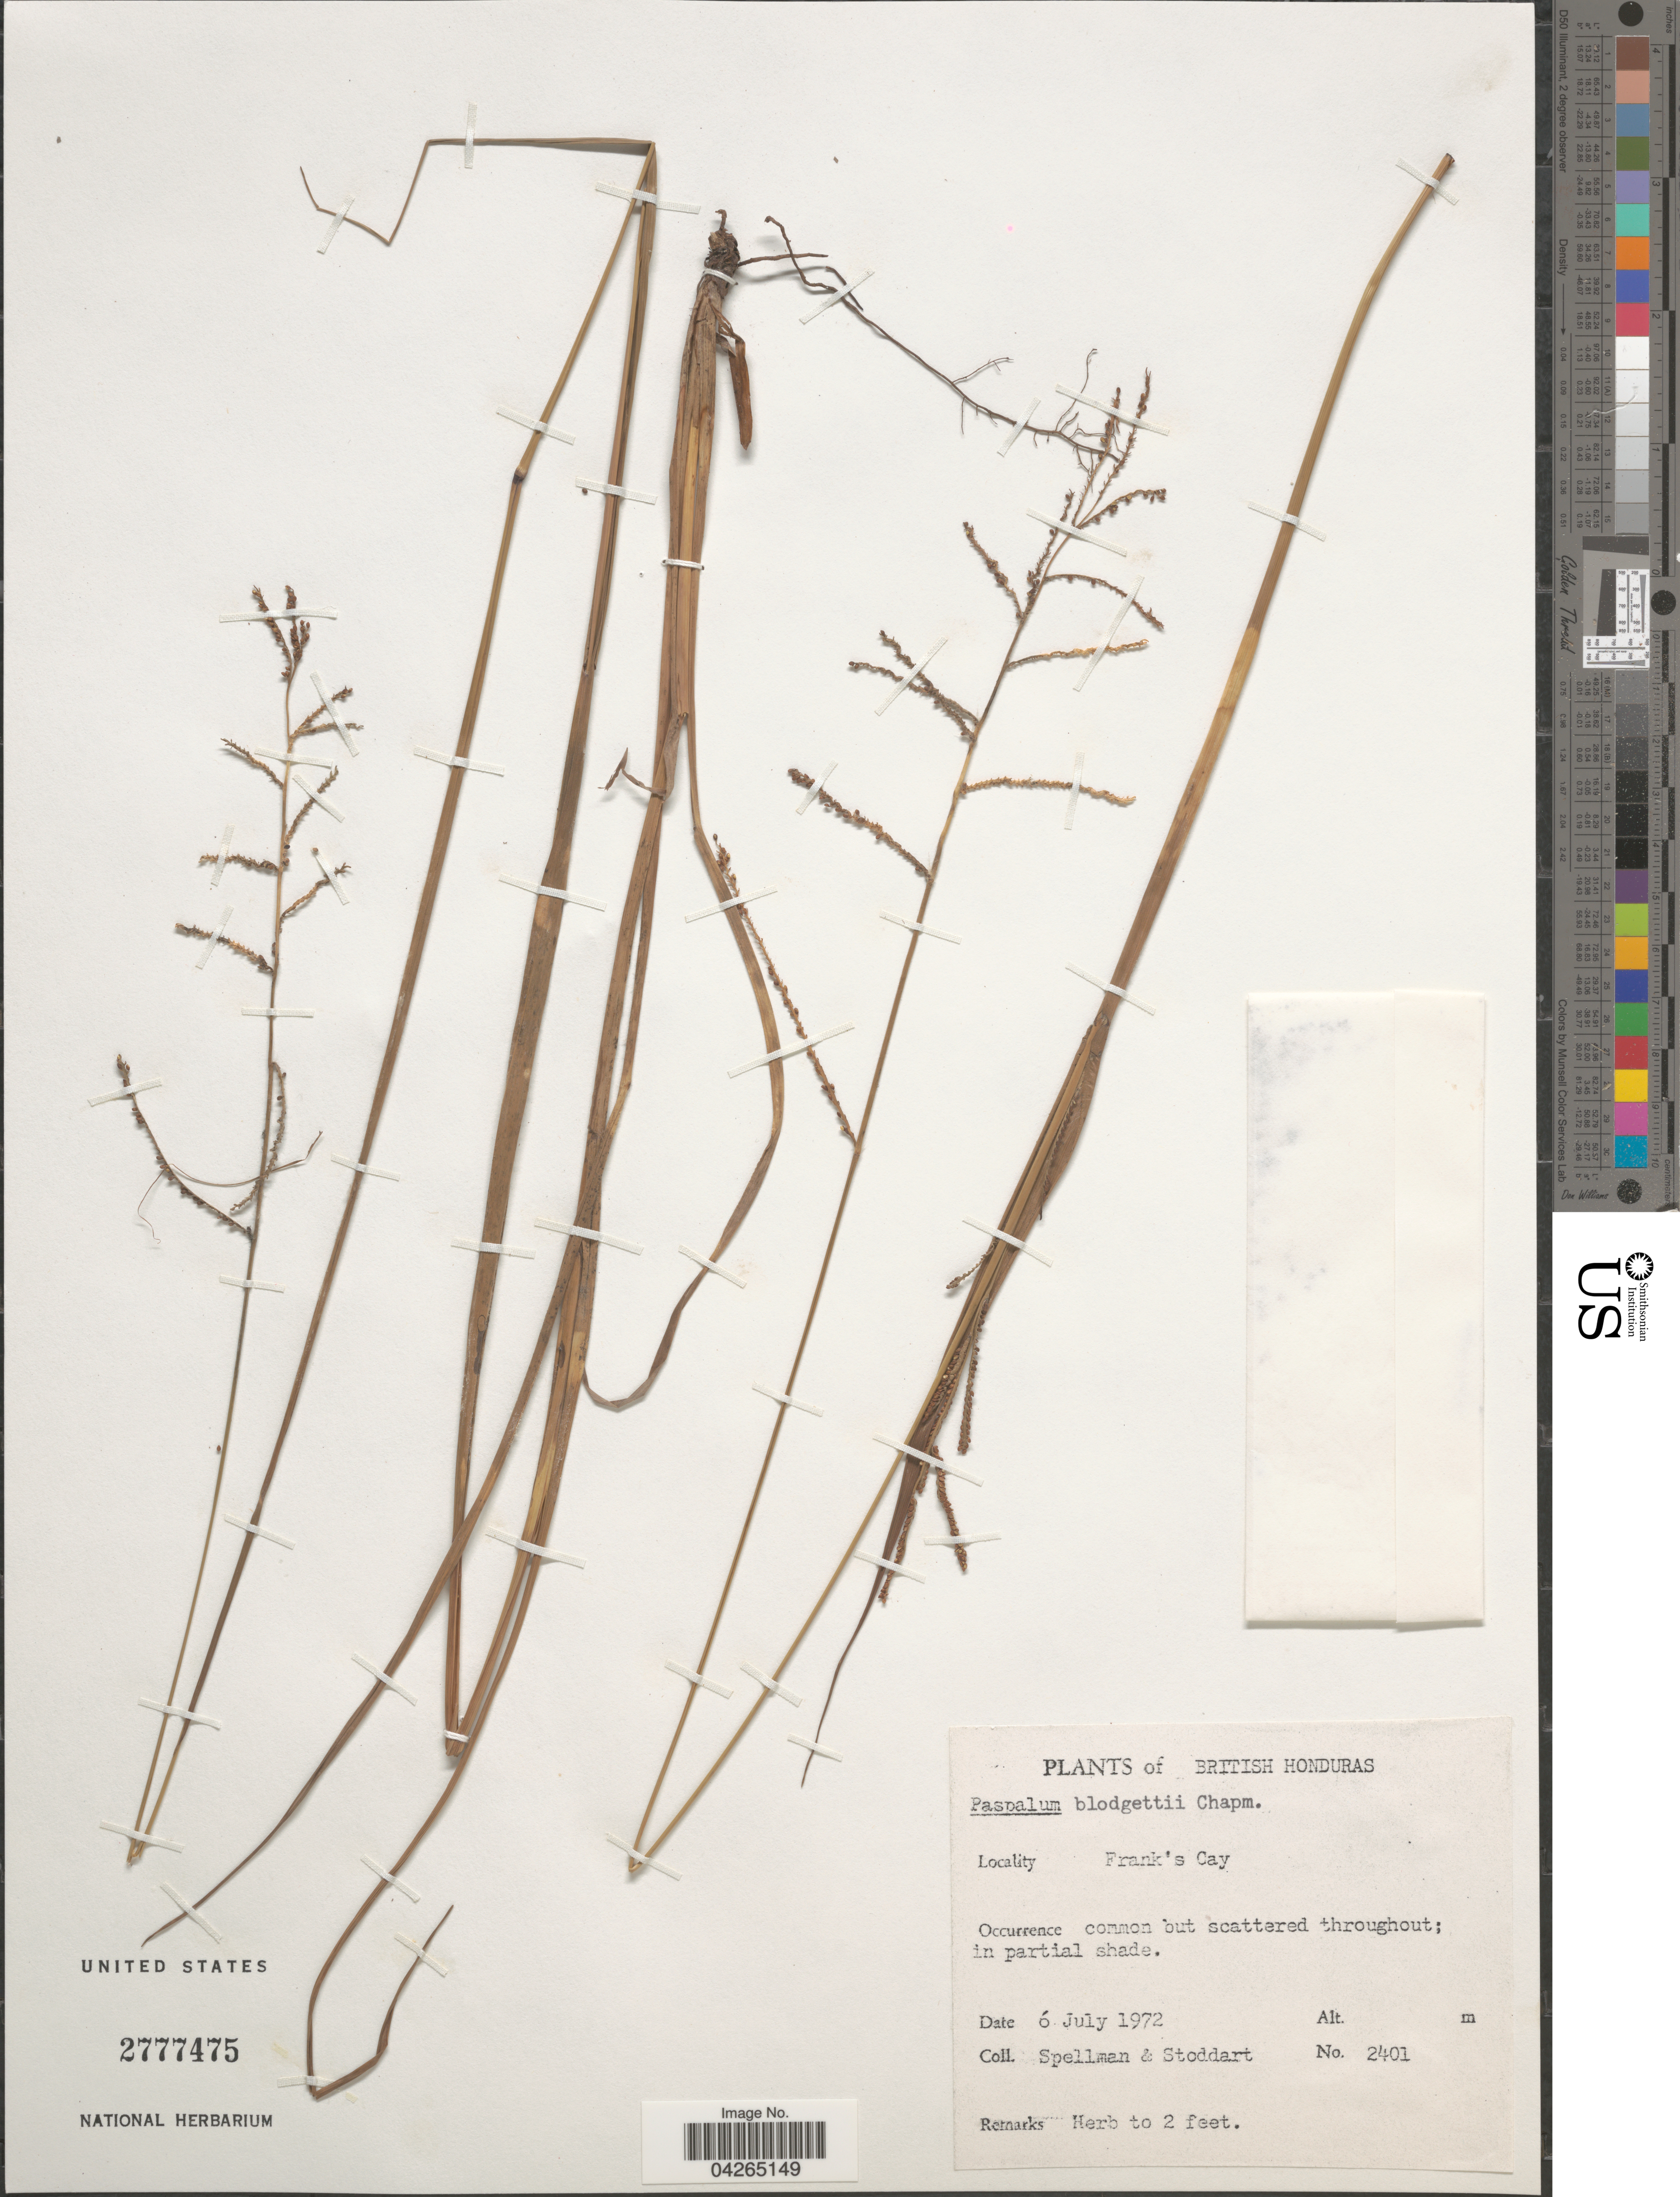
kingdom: Plantae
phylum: Tracheophyta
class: Liliopsida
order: Poales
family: Poaceae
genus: Paspalum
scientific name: Paspalum blodgettii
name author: Chapm.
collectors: Spellman, -- & -. Stoddart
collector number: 2401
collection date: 1972-07-06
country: Belize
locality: British Honduras. Frank's Cay.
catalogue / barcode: US 2777475